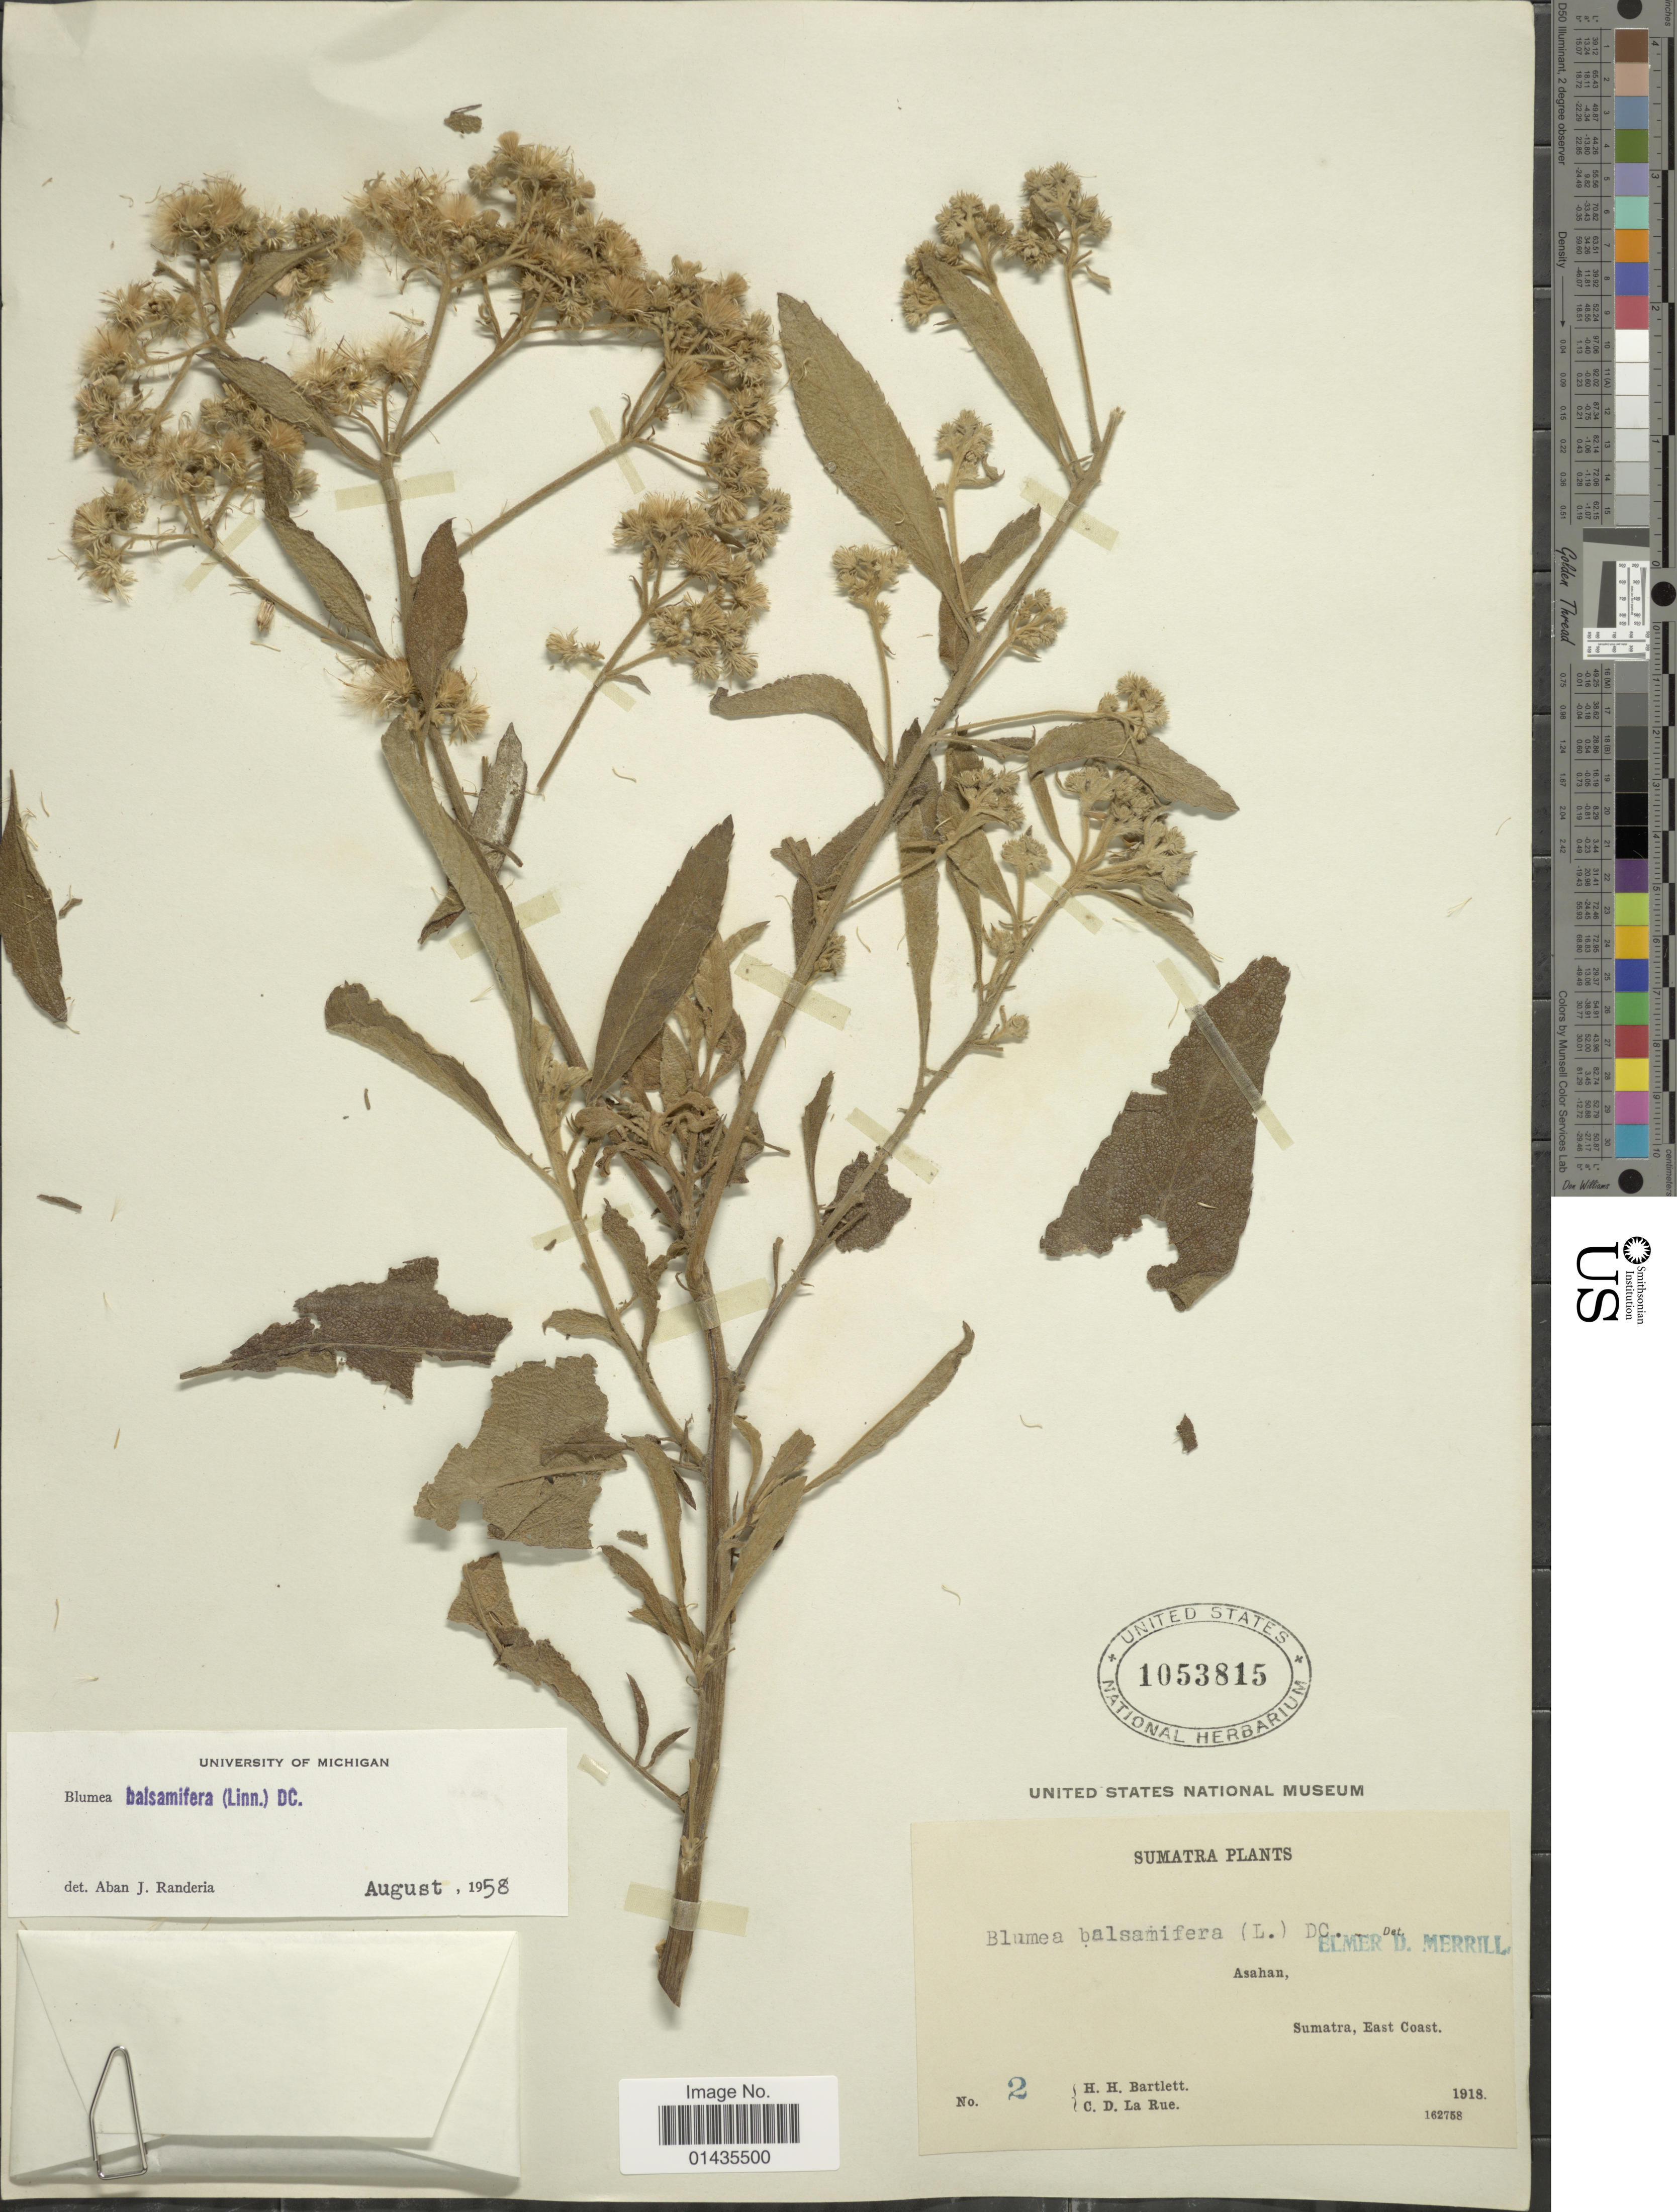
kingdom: Plantae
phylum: Tracheophyta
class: Magnoliopsida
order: Asterales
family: Asteraceae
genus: Blumea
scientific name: Blumea balsamifera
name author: (L.) DC.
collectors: H. H. Bartlett & C. La Rue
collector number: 2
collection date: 1918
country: Indonesia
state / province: Sumatra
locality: Asahan, East Coast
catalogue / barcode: US 1053815